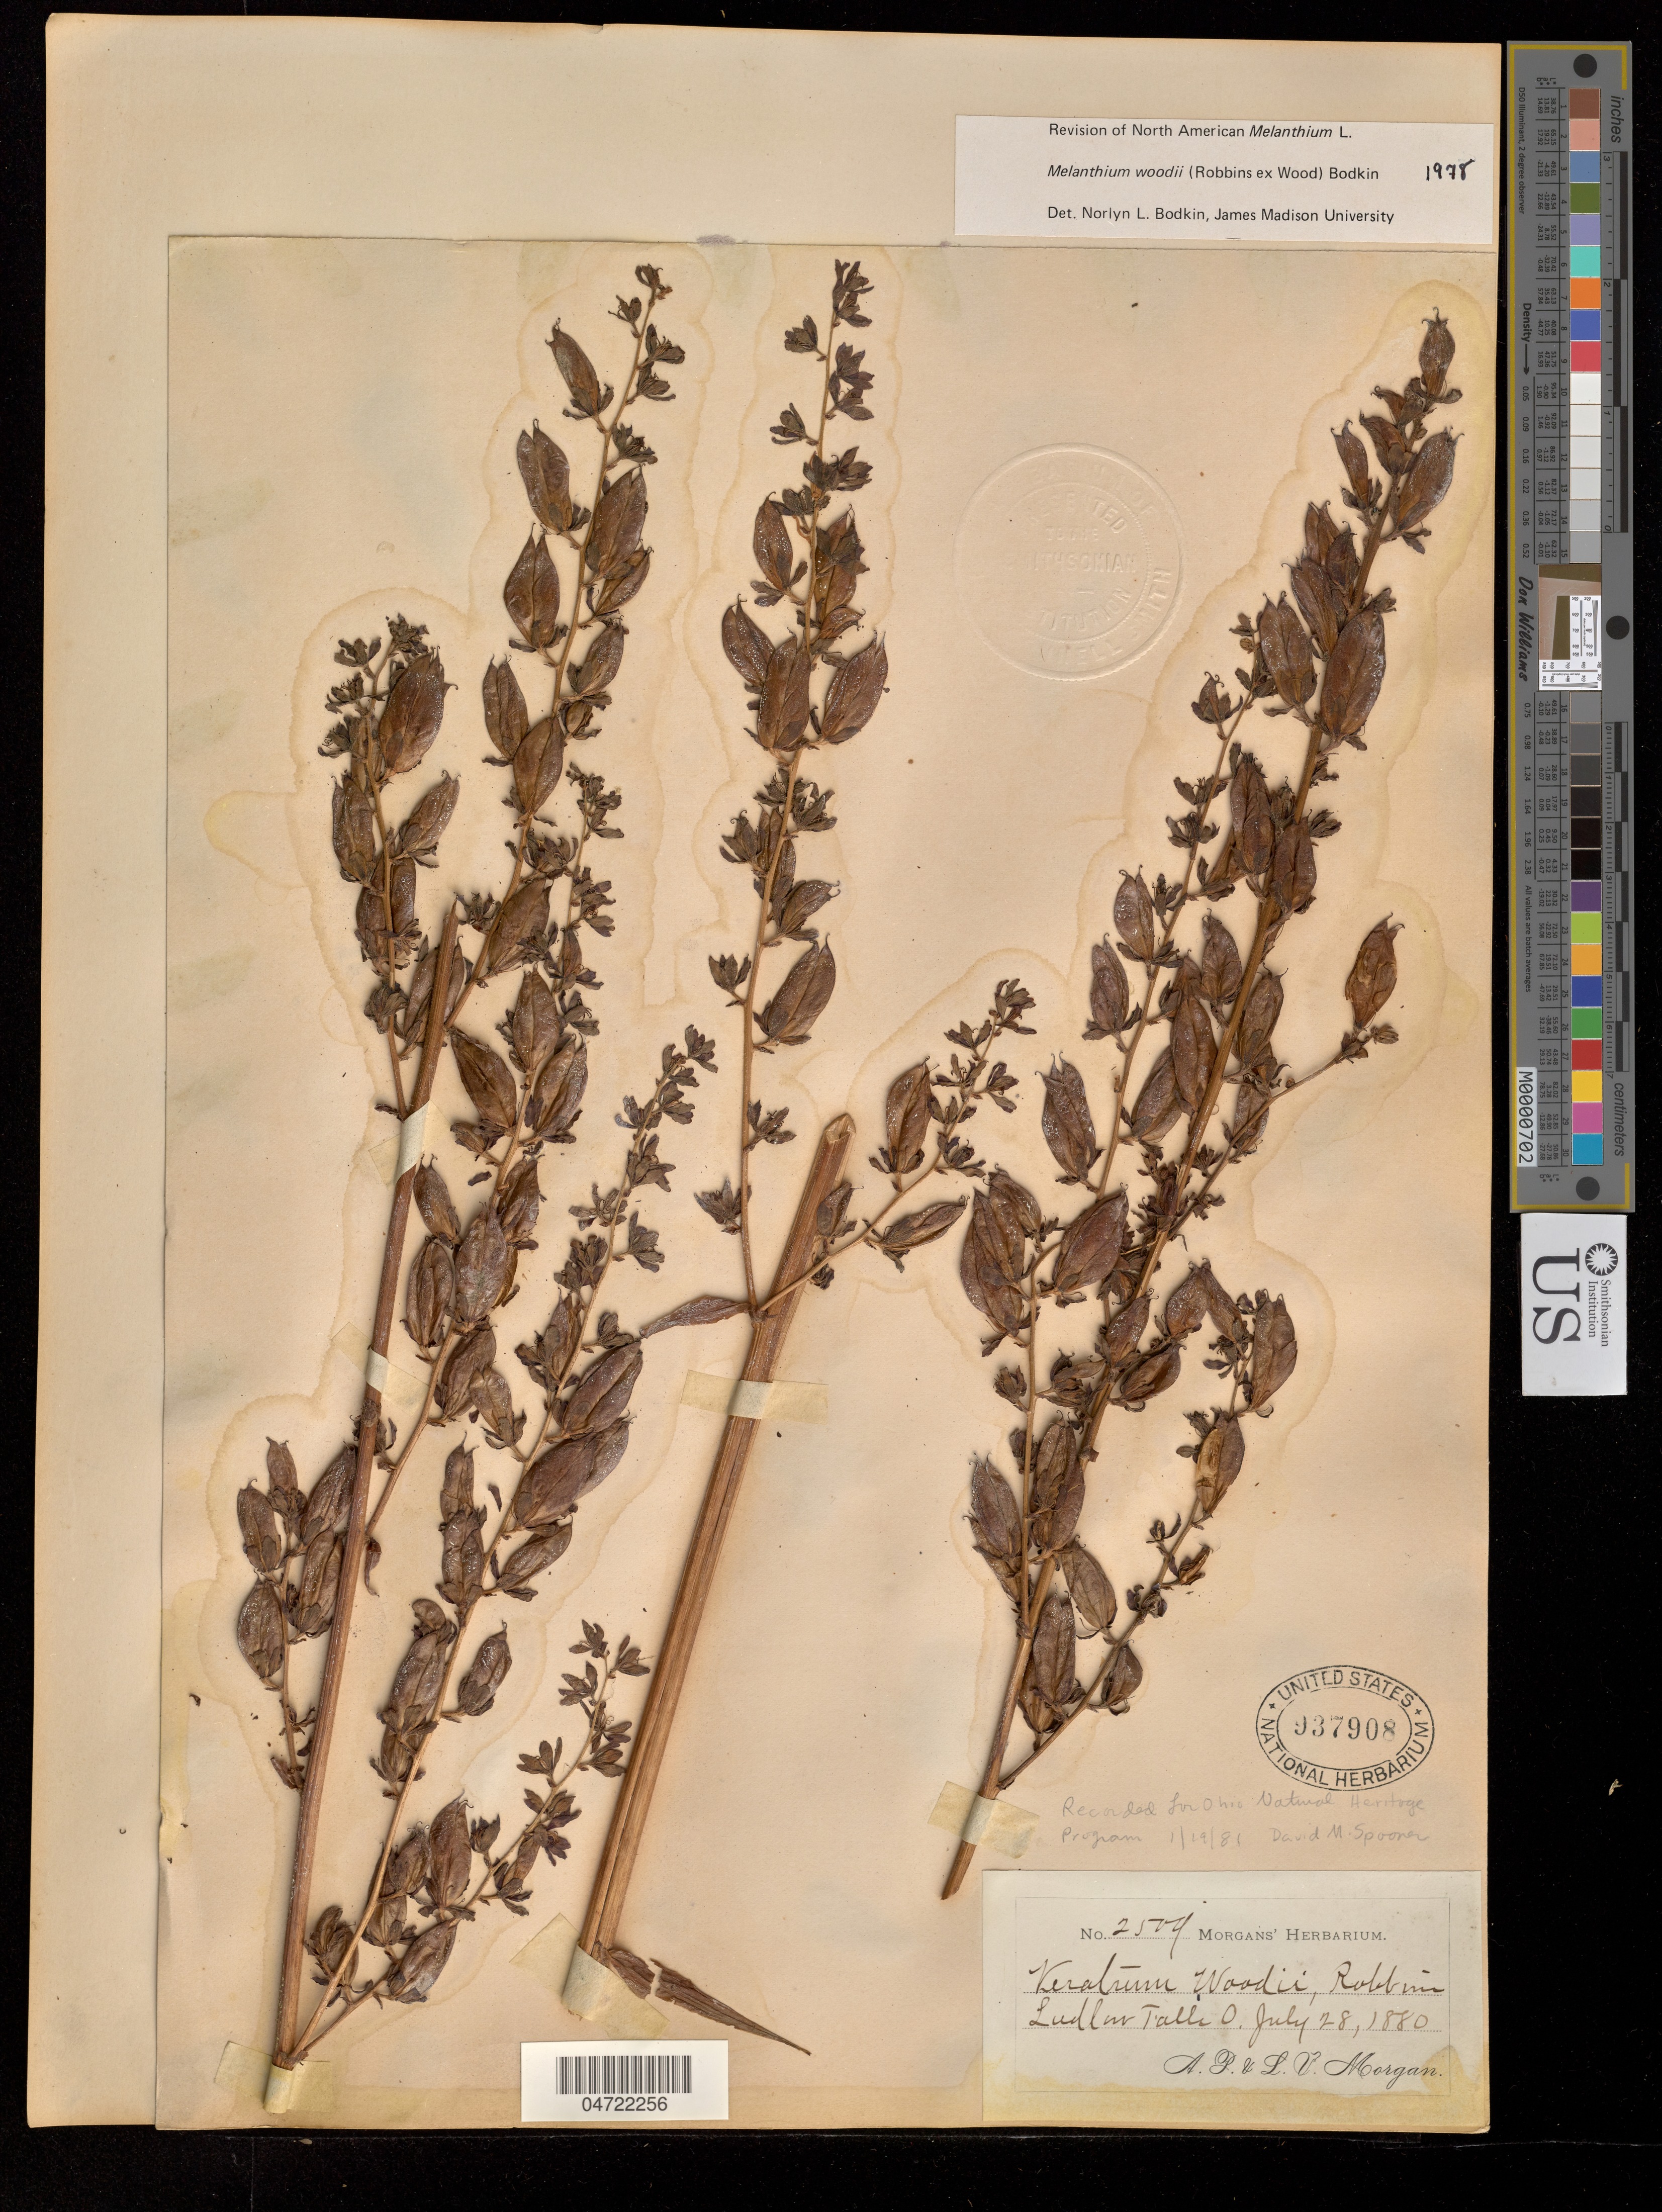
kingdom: Plantae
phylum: Tracheophyta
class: Liliopsida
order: Liliales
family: Melanthiaceae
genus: Melanthium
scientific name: Melanthium woodii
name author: (J.W. Robbins ex Alph. Wood) Bodkin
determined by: Bodkin, N. L.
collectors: A. Morgan & L. Morgan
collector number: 2509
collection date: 1880-07-28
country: United States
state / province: Ohio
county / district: Miami County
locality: Ludlow Falls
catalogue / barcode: US 937908